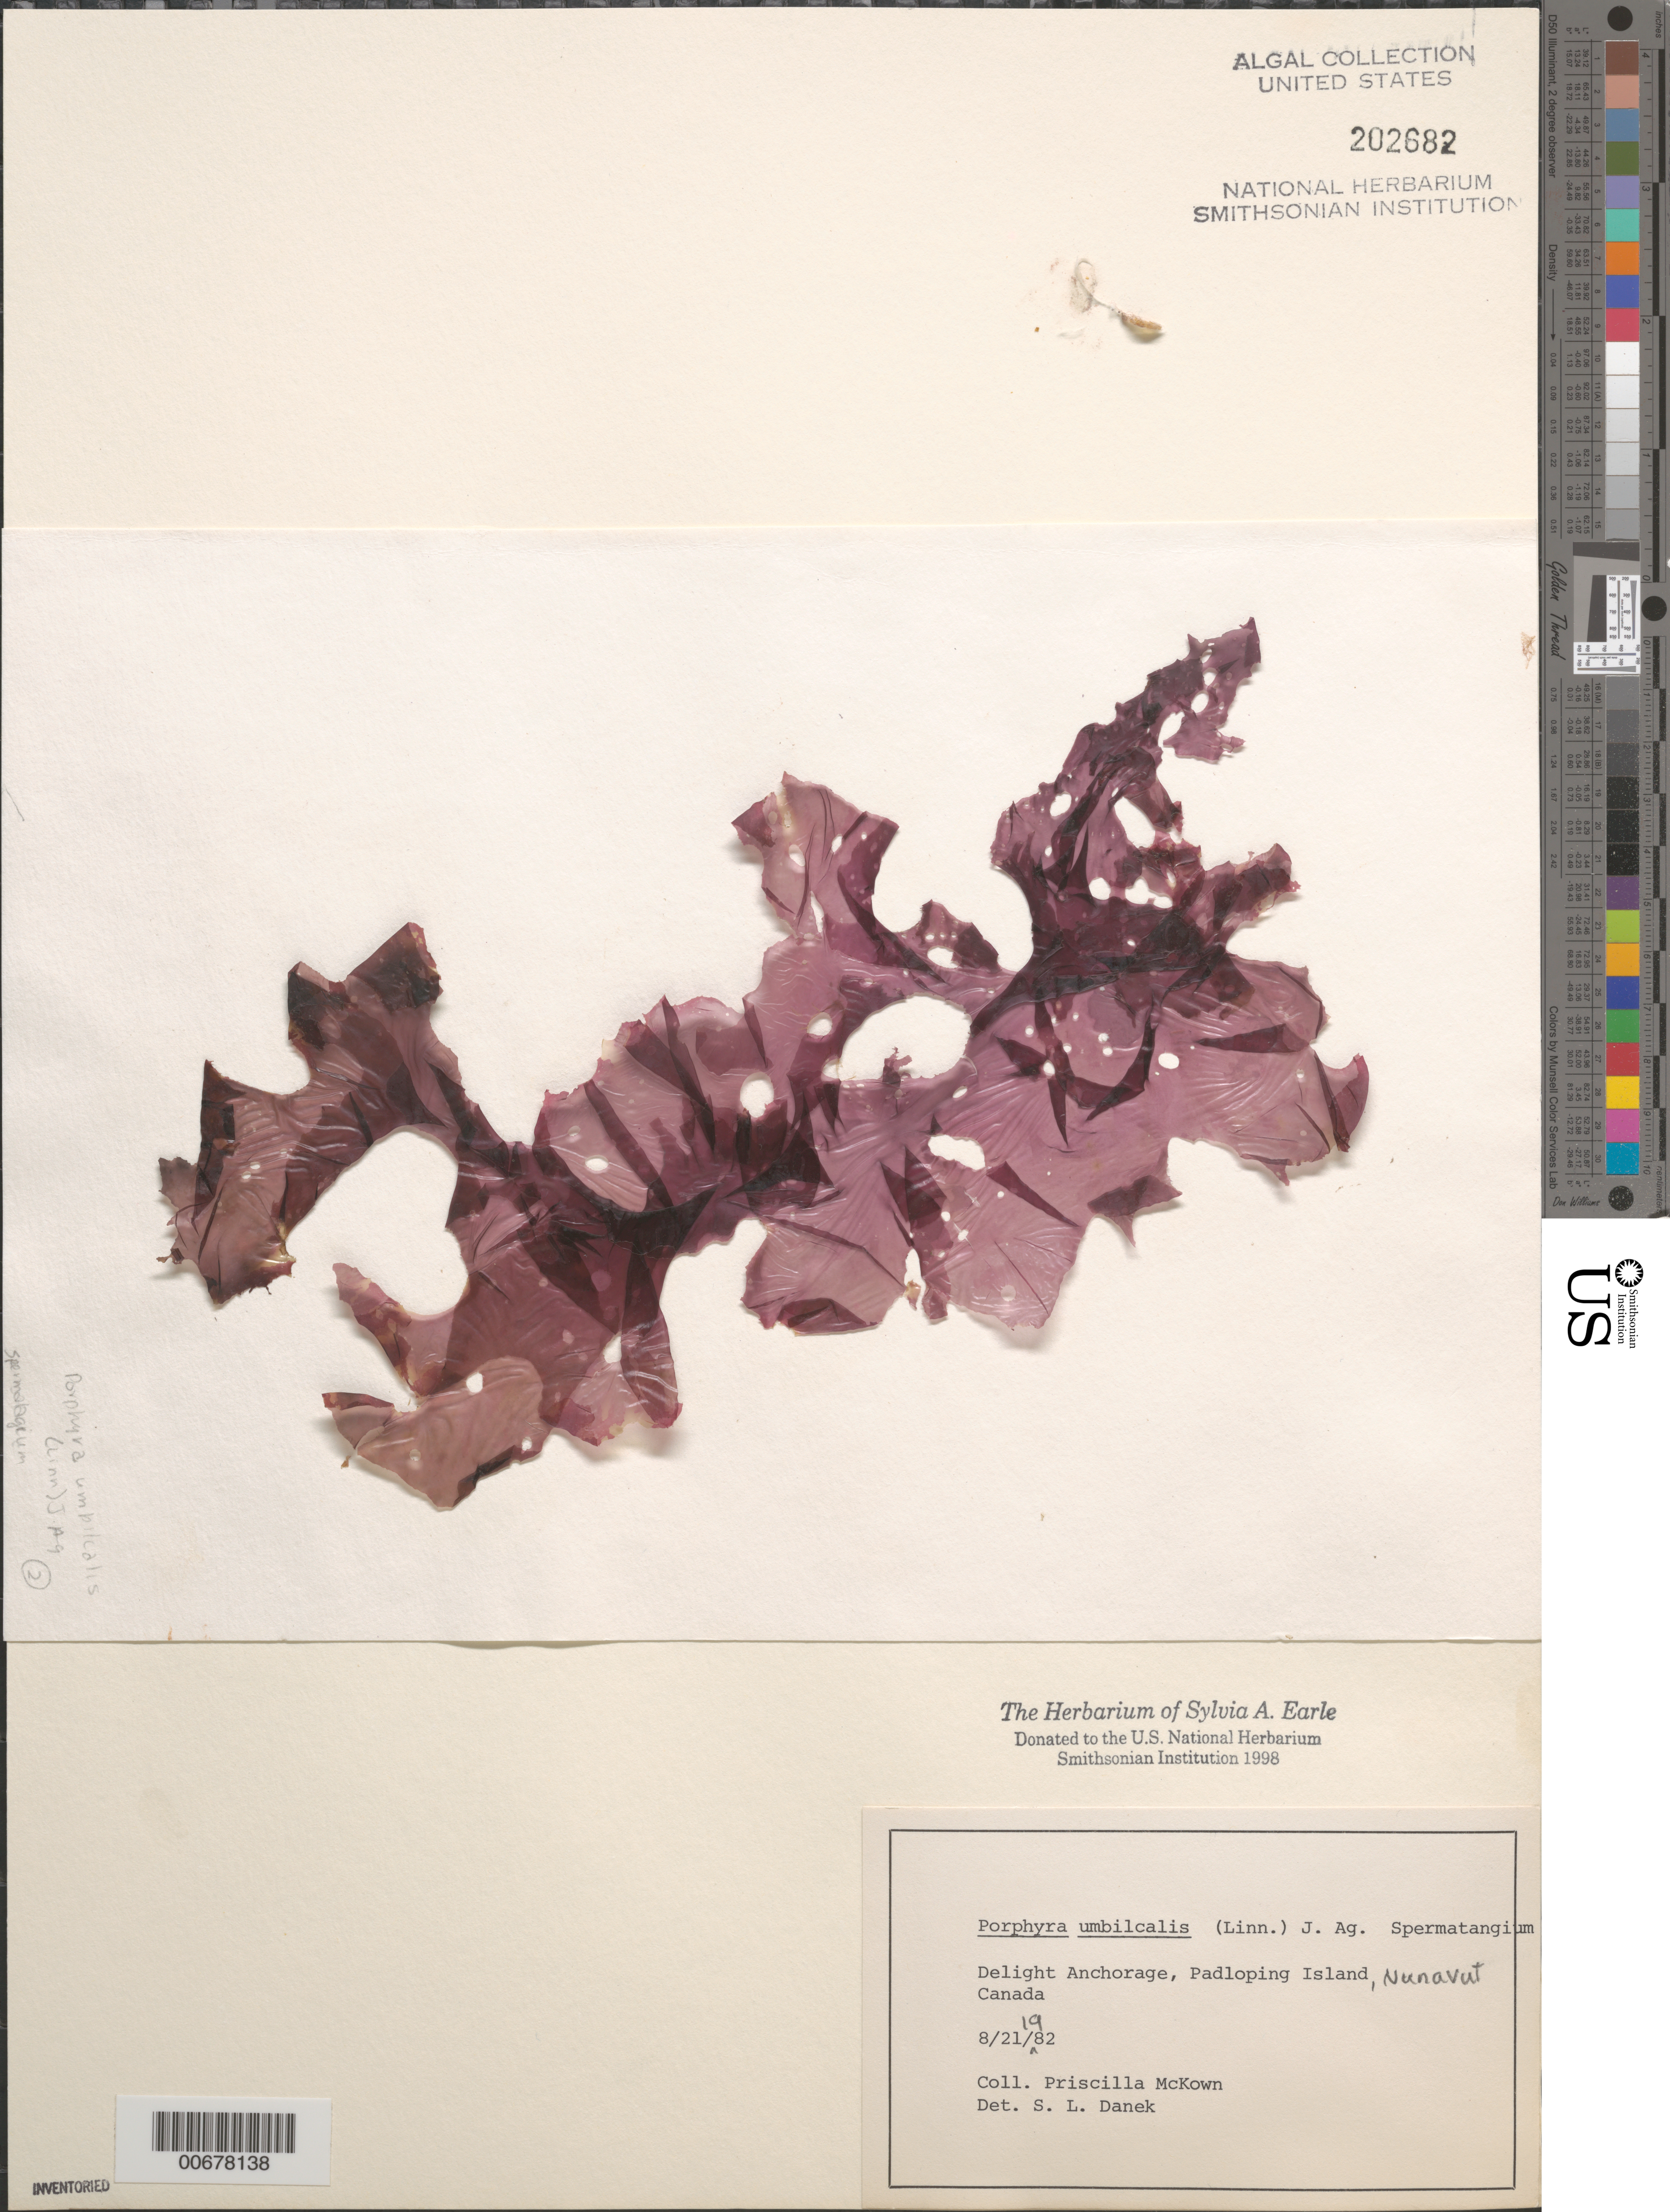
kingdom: Plantae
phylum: Rhodophyta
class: Bangiophyceae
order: Bangiales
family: Bangiaceae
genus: Porphyra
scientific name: Porphyra umbilicalis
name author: Kütz.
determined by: Danek, S. L.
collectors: P. McKown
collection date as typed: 21 Aug 1982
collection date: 1982-08-21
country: Canada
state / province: Nunavut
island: Padloping Island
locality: Delight Anchorage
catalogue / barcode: US 202682